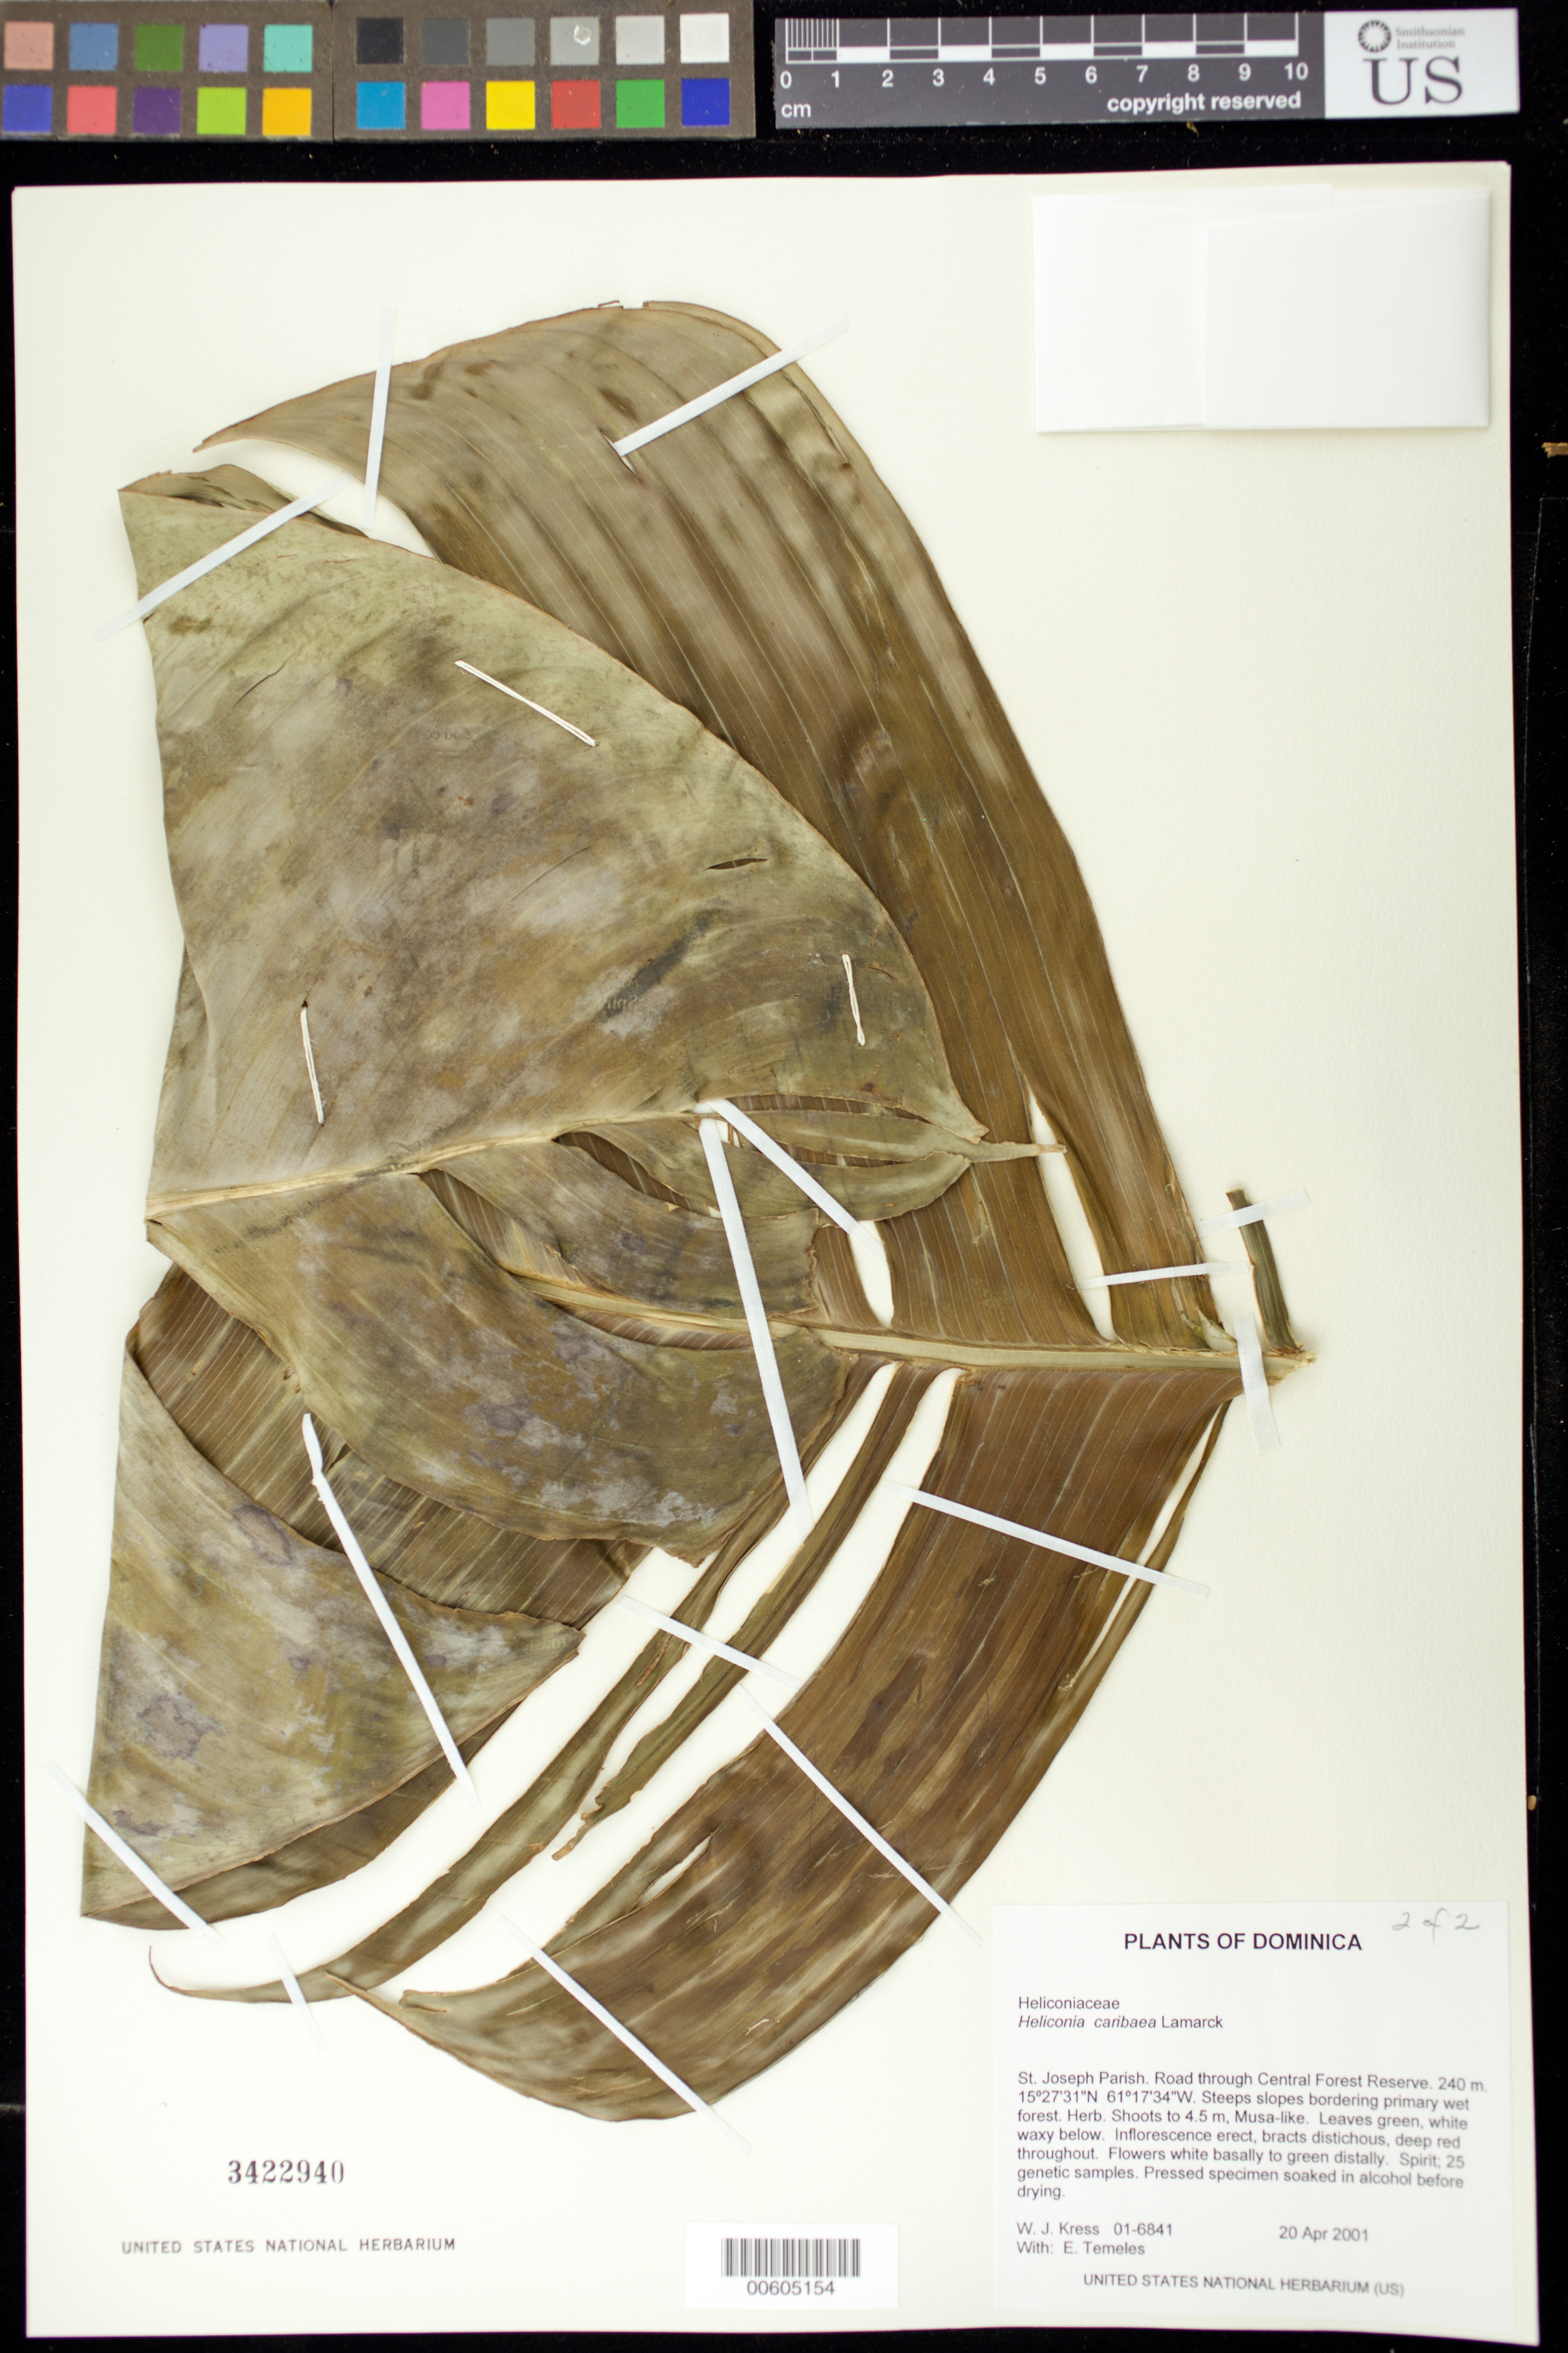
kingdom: Plantae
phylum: Tracheophyta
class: Liliopsida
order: Zingiberales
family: Heliconiaceae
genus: Heliconia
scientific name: Heliconia caribaea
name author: Lam.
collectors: W. J. Kress & E. Temeles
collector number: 01-6841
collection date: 2001-04-20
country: Dominica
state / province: St. Joseph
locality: Road through Central Forest Reserve.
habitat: Steeps slopes bordering primary wet forest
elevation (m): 240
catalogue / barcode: US 3422940